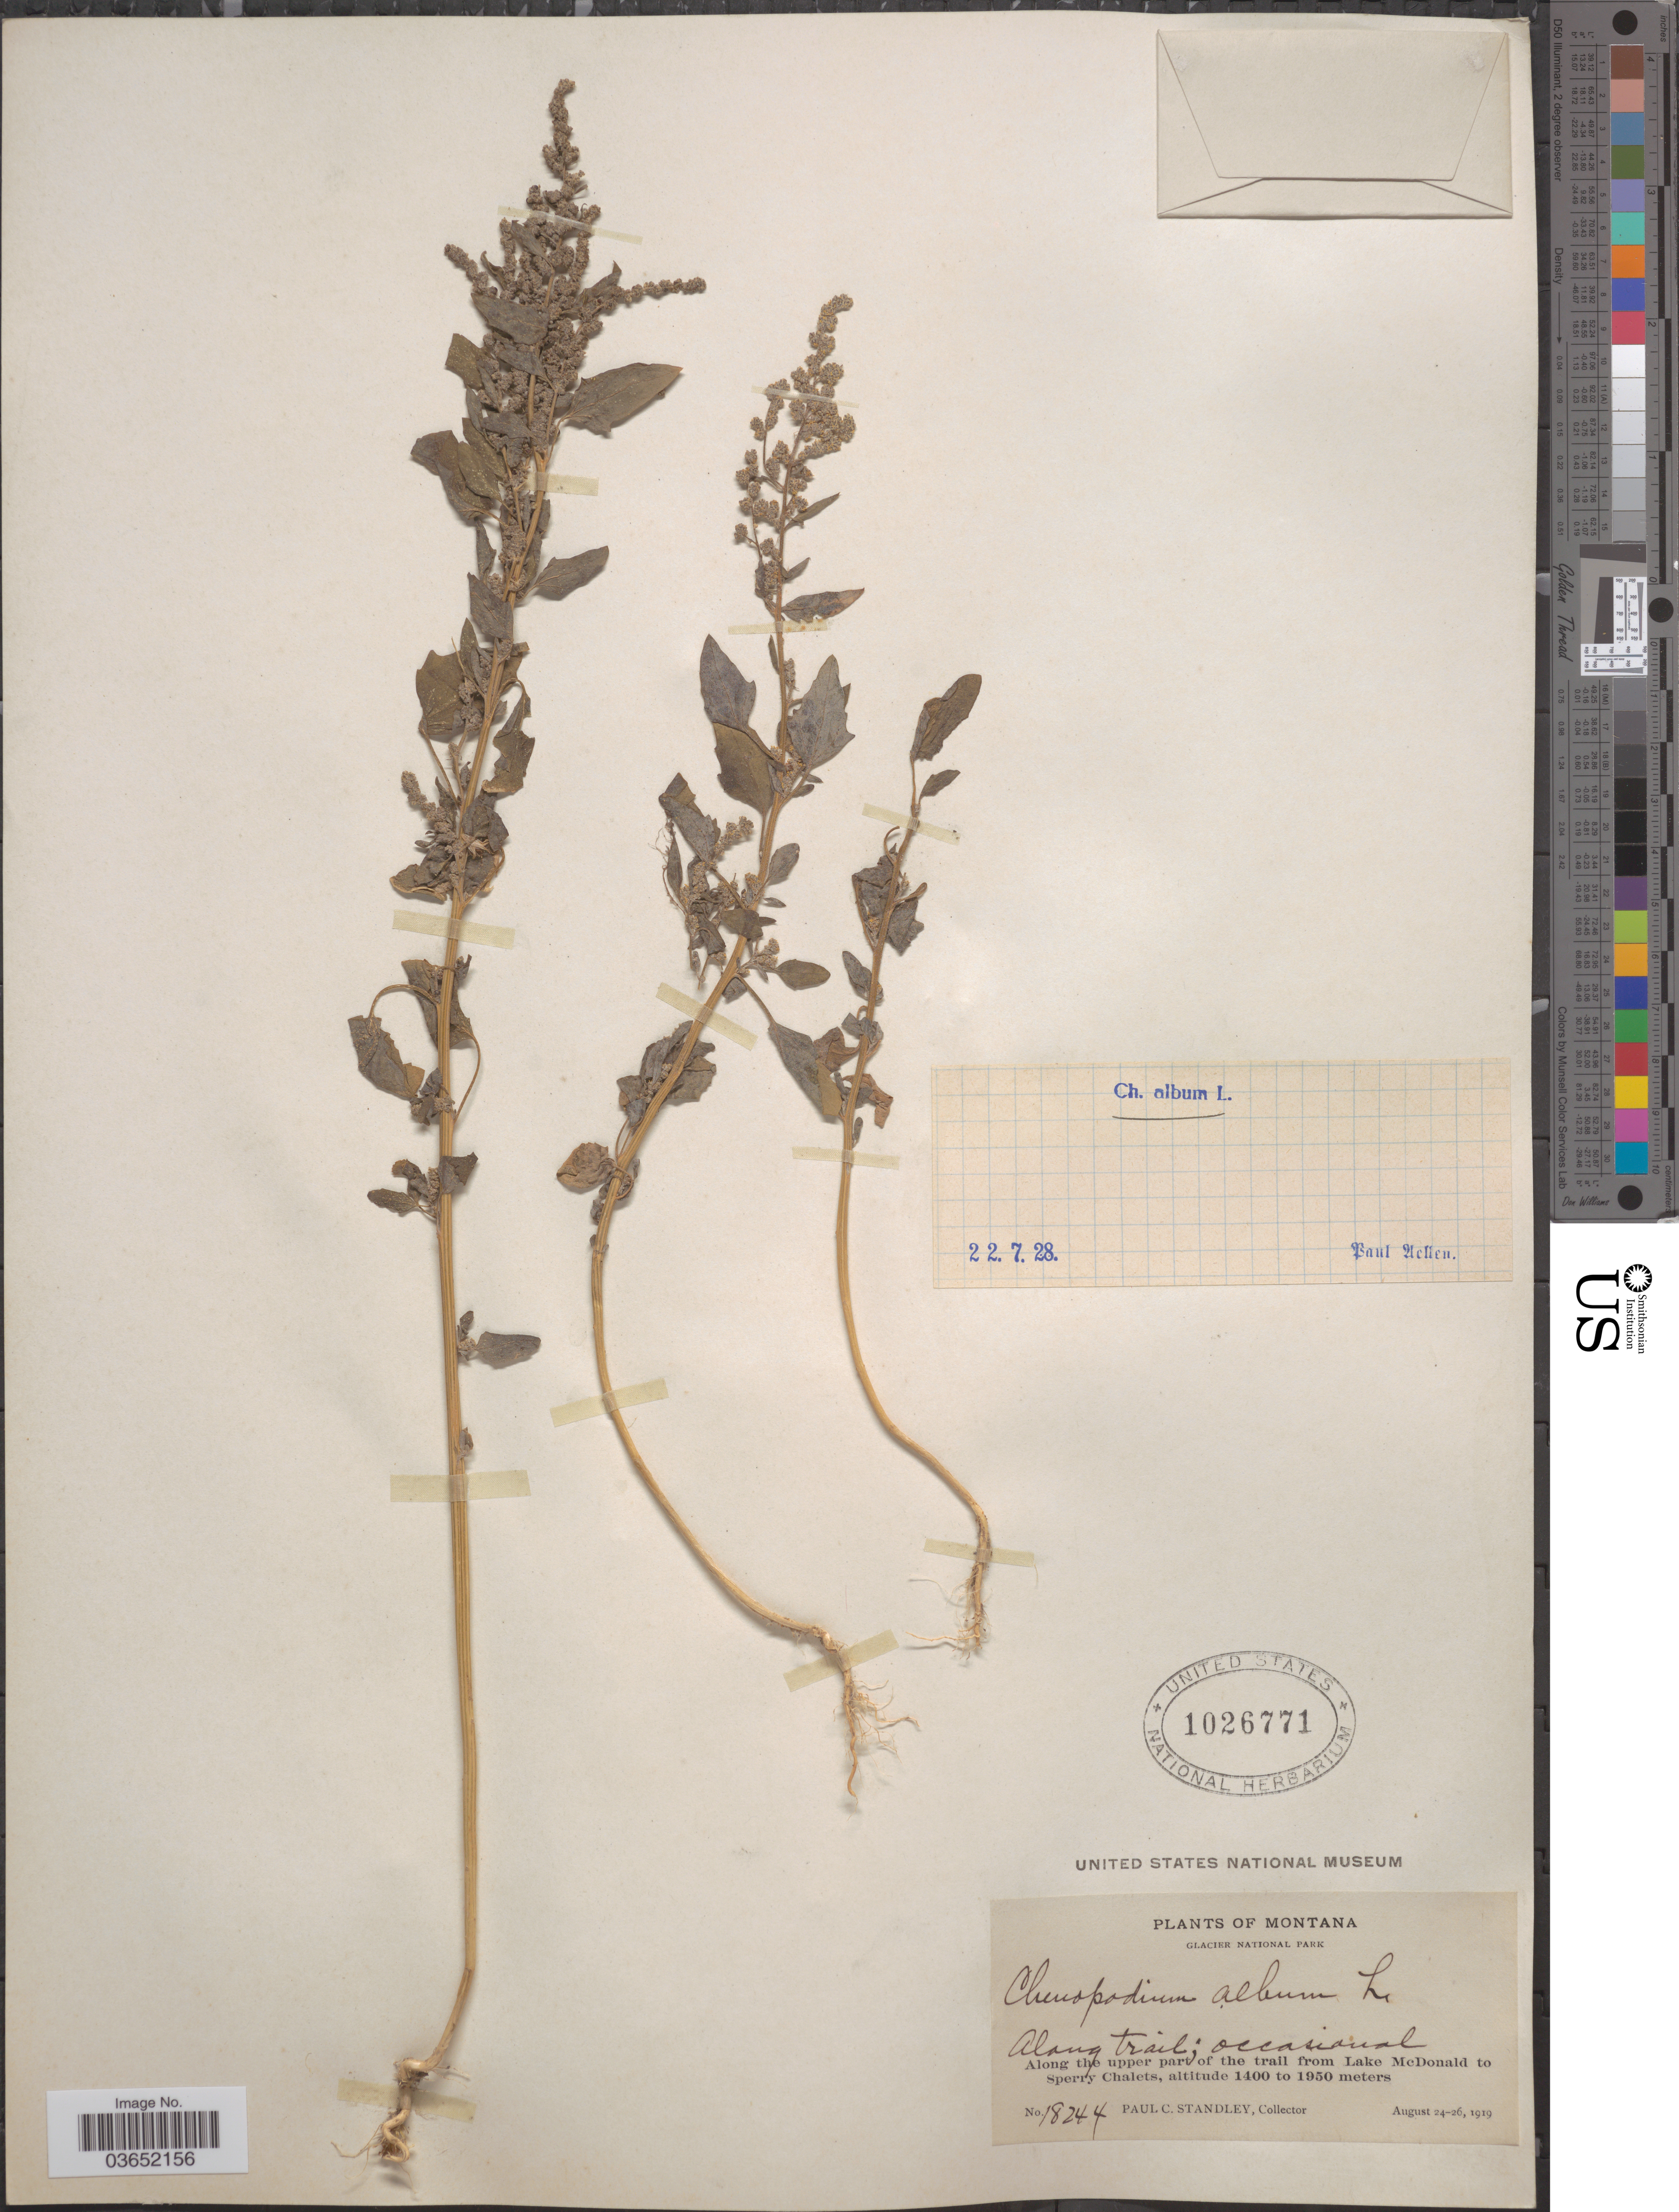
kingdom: Plantae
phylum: Tracheophyta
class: Magnoliopsida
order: Caryophyllales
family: Amaranthaceae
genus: Chenopodium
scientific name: Chenopodium album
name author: L.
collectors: P. C. Standley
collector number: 18244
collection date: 1919-08-24/1919-08-26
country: United States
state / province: Montana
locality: Glacier National Park. Along the upper part of the trail from Lake McDonald to Sperry Chalets.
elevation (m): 1400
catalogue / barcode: US 1026771